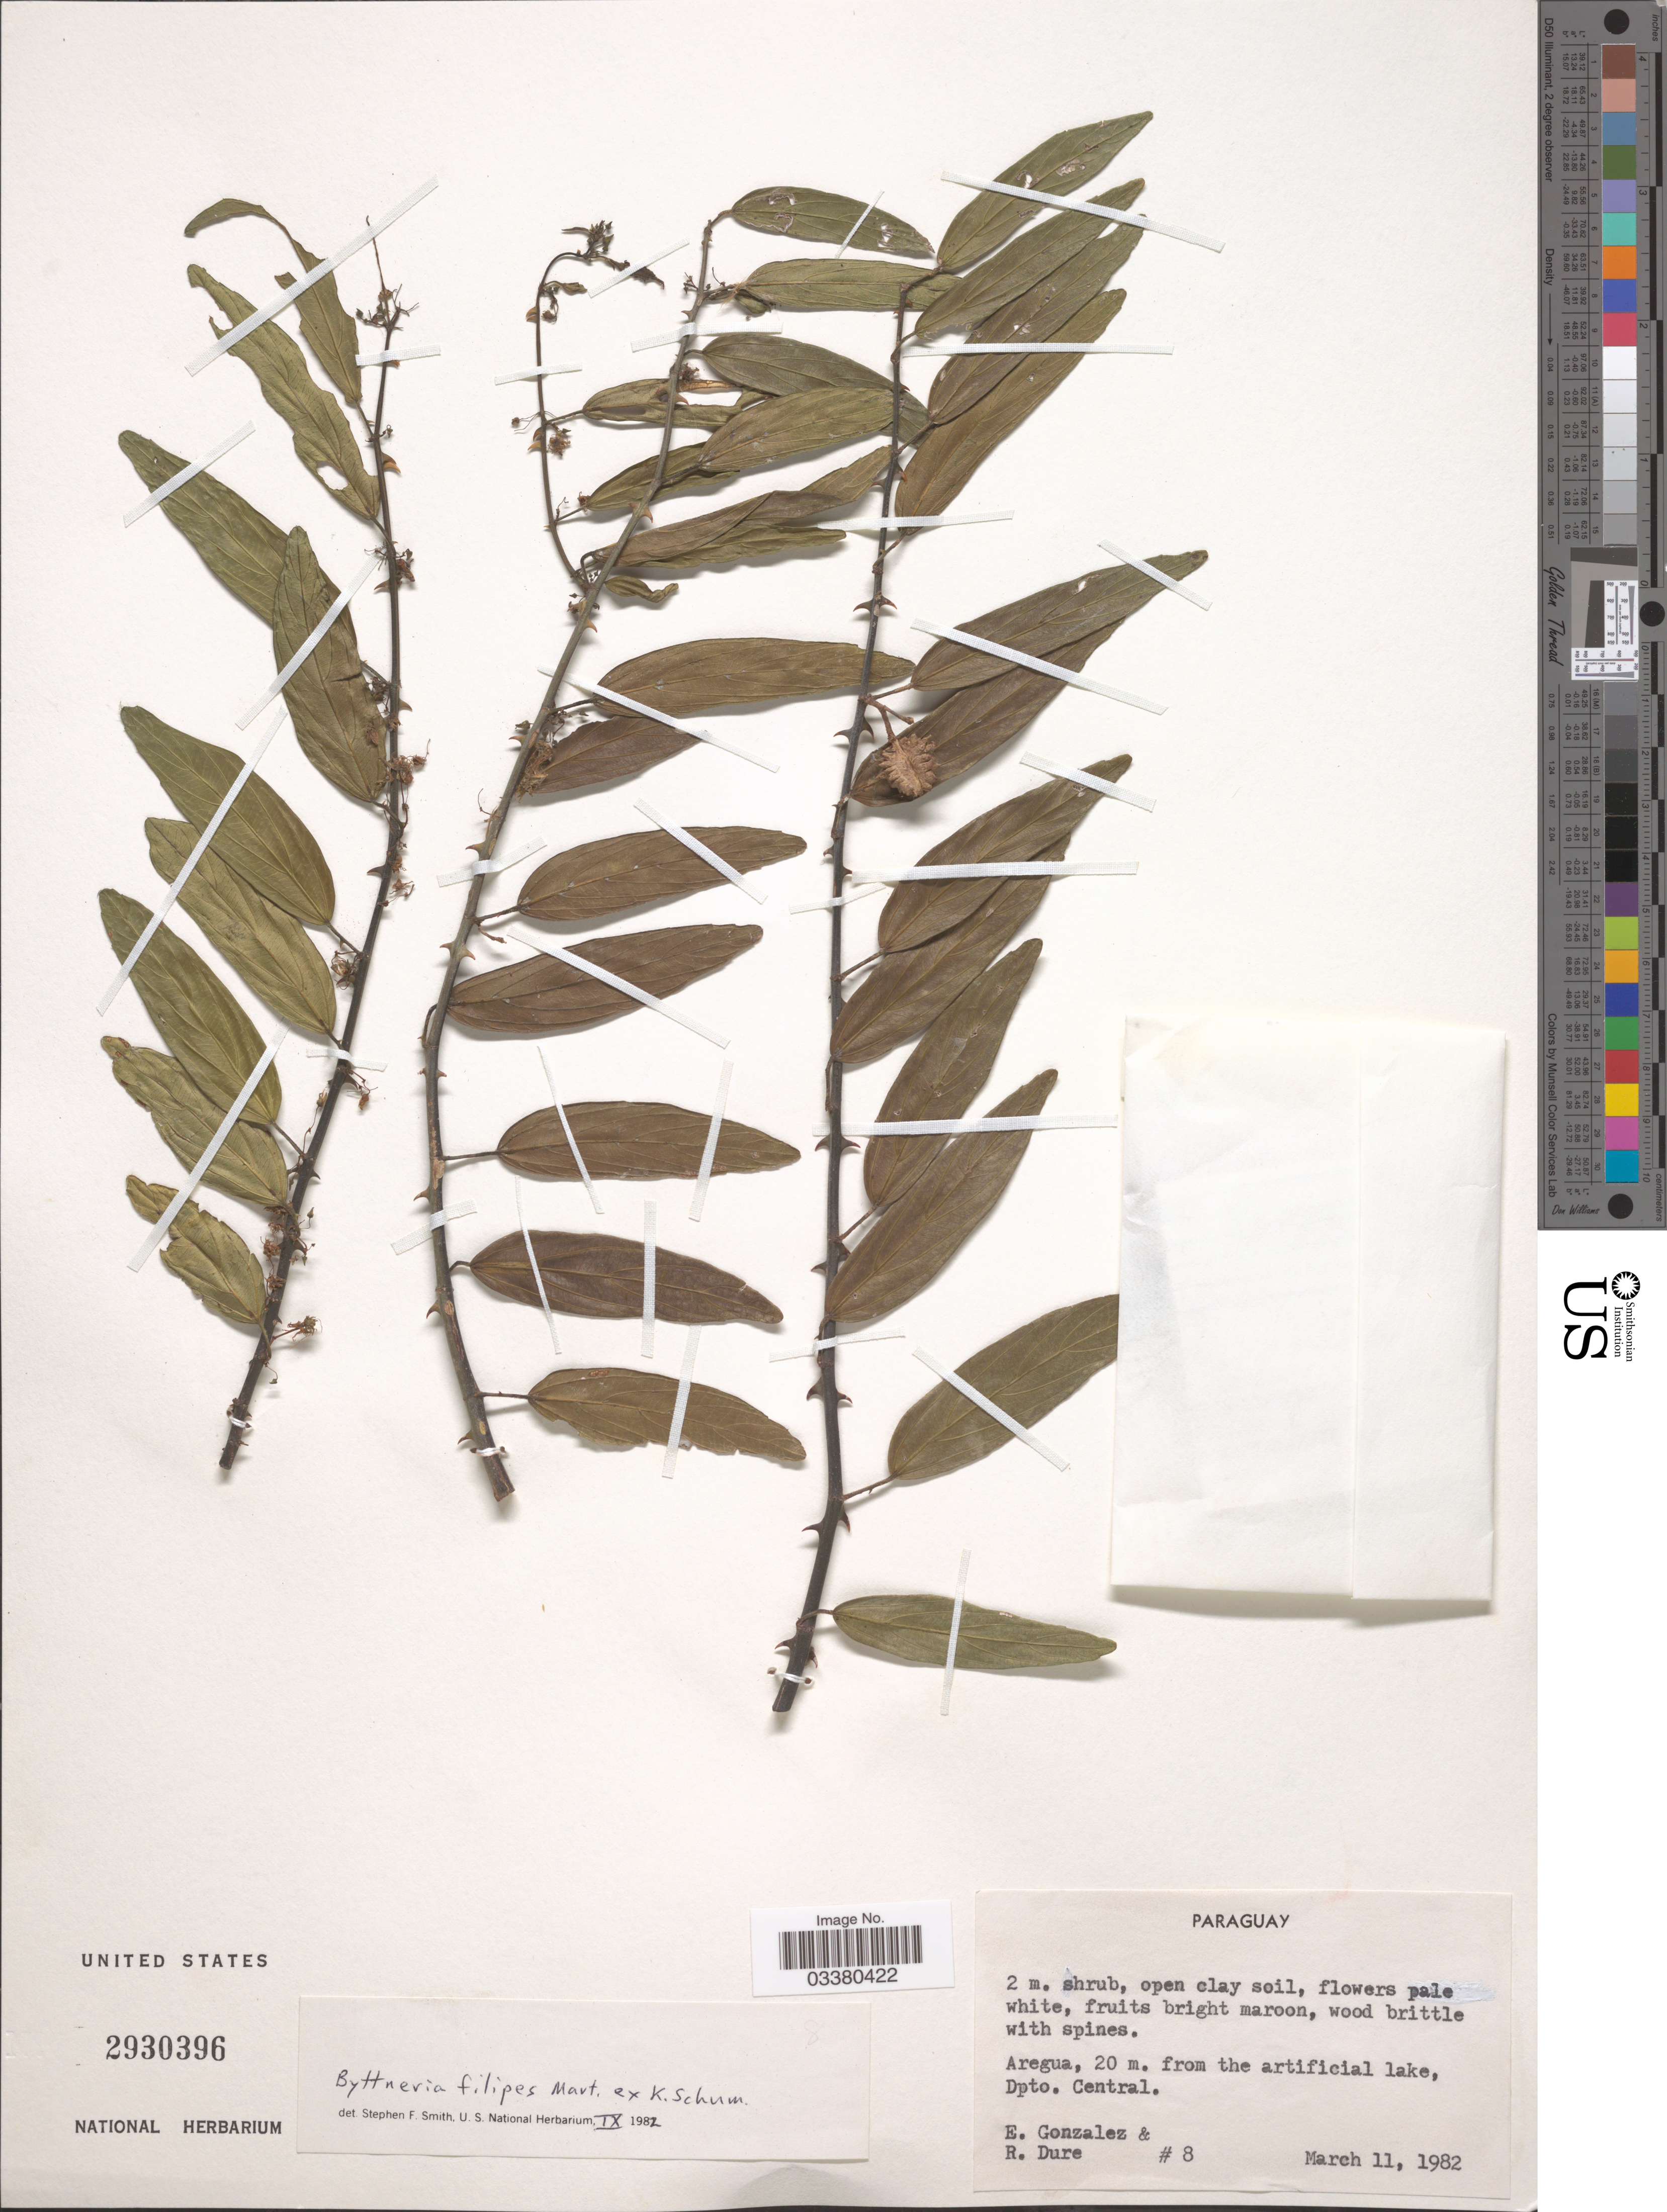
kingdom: Plantae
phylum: Tracheophyta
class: Magnoliopsida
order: Malvales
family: Malvaceae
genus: Byttneria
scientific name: Byttneria filipes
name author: C. Mart. ex K. Schum.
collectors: E. Gonzales & R. Duré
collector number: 8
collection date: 1982-03-11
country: Paraguay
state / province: Central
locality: Aregua, 20 m. from the artificial lake, Dpto. Central.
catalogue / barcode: US 2930396